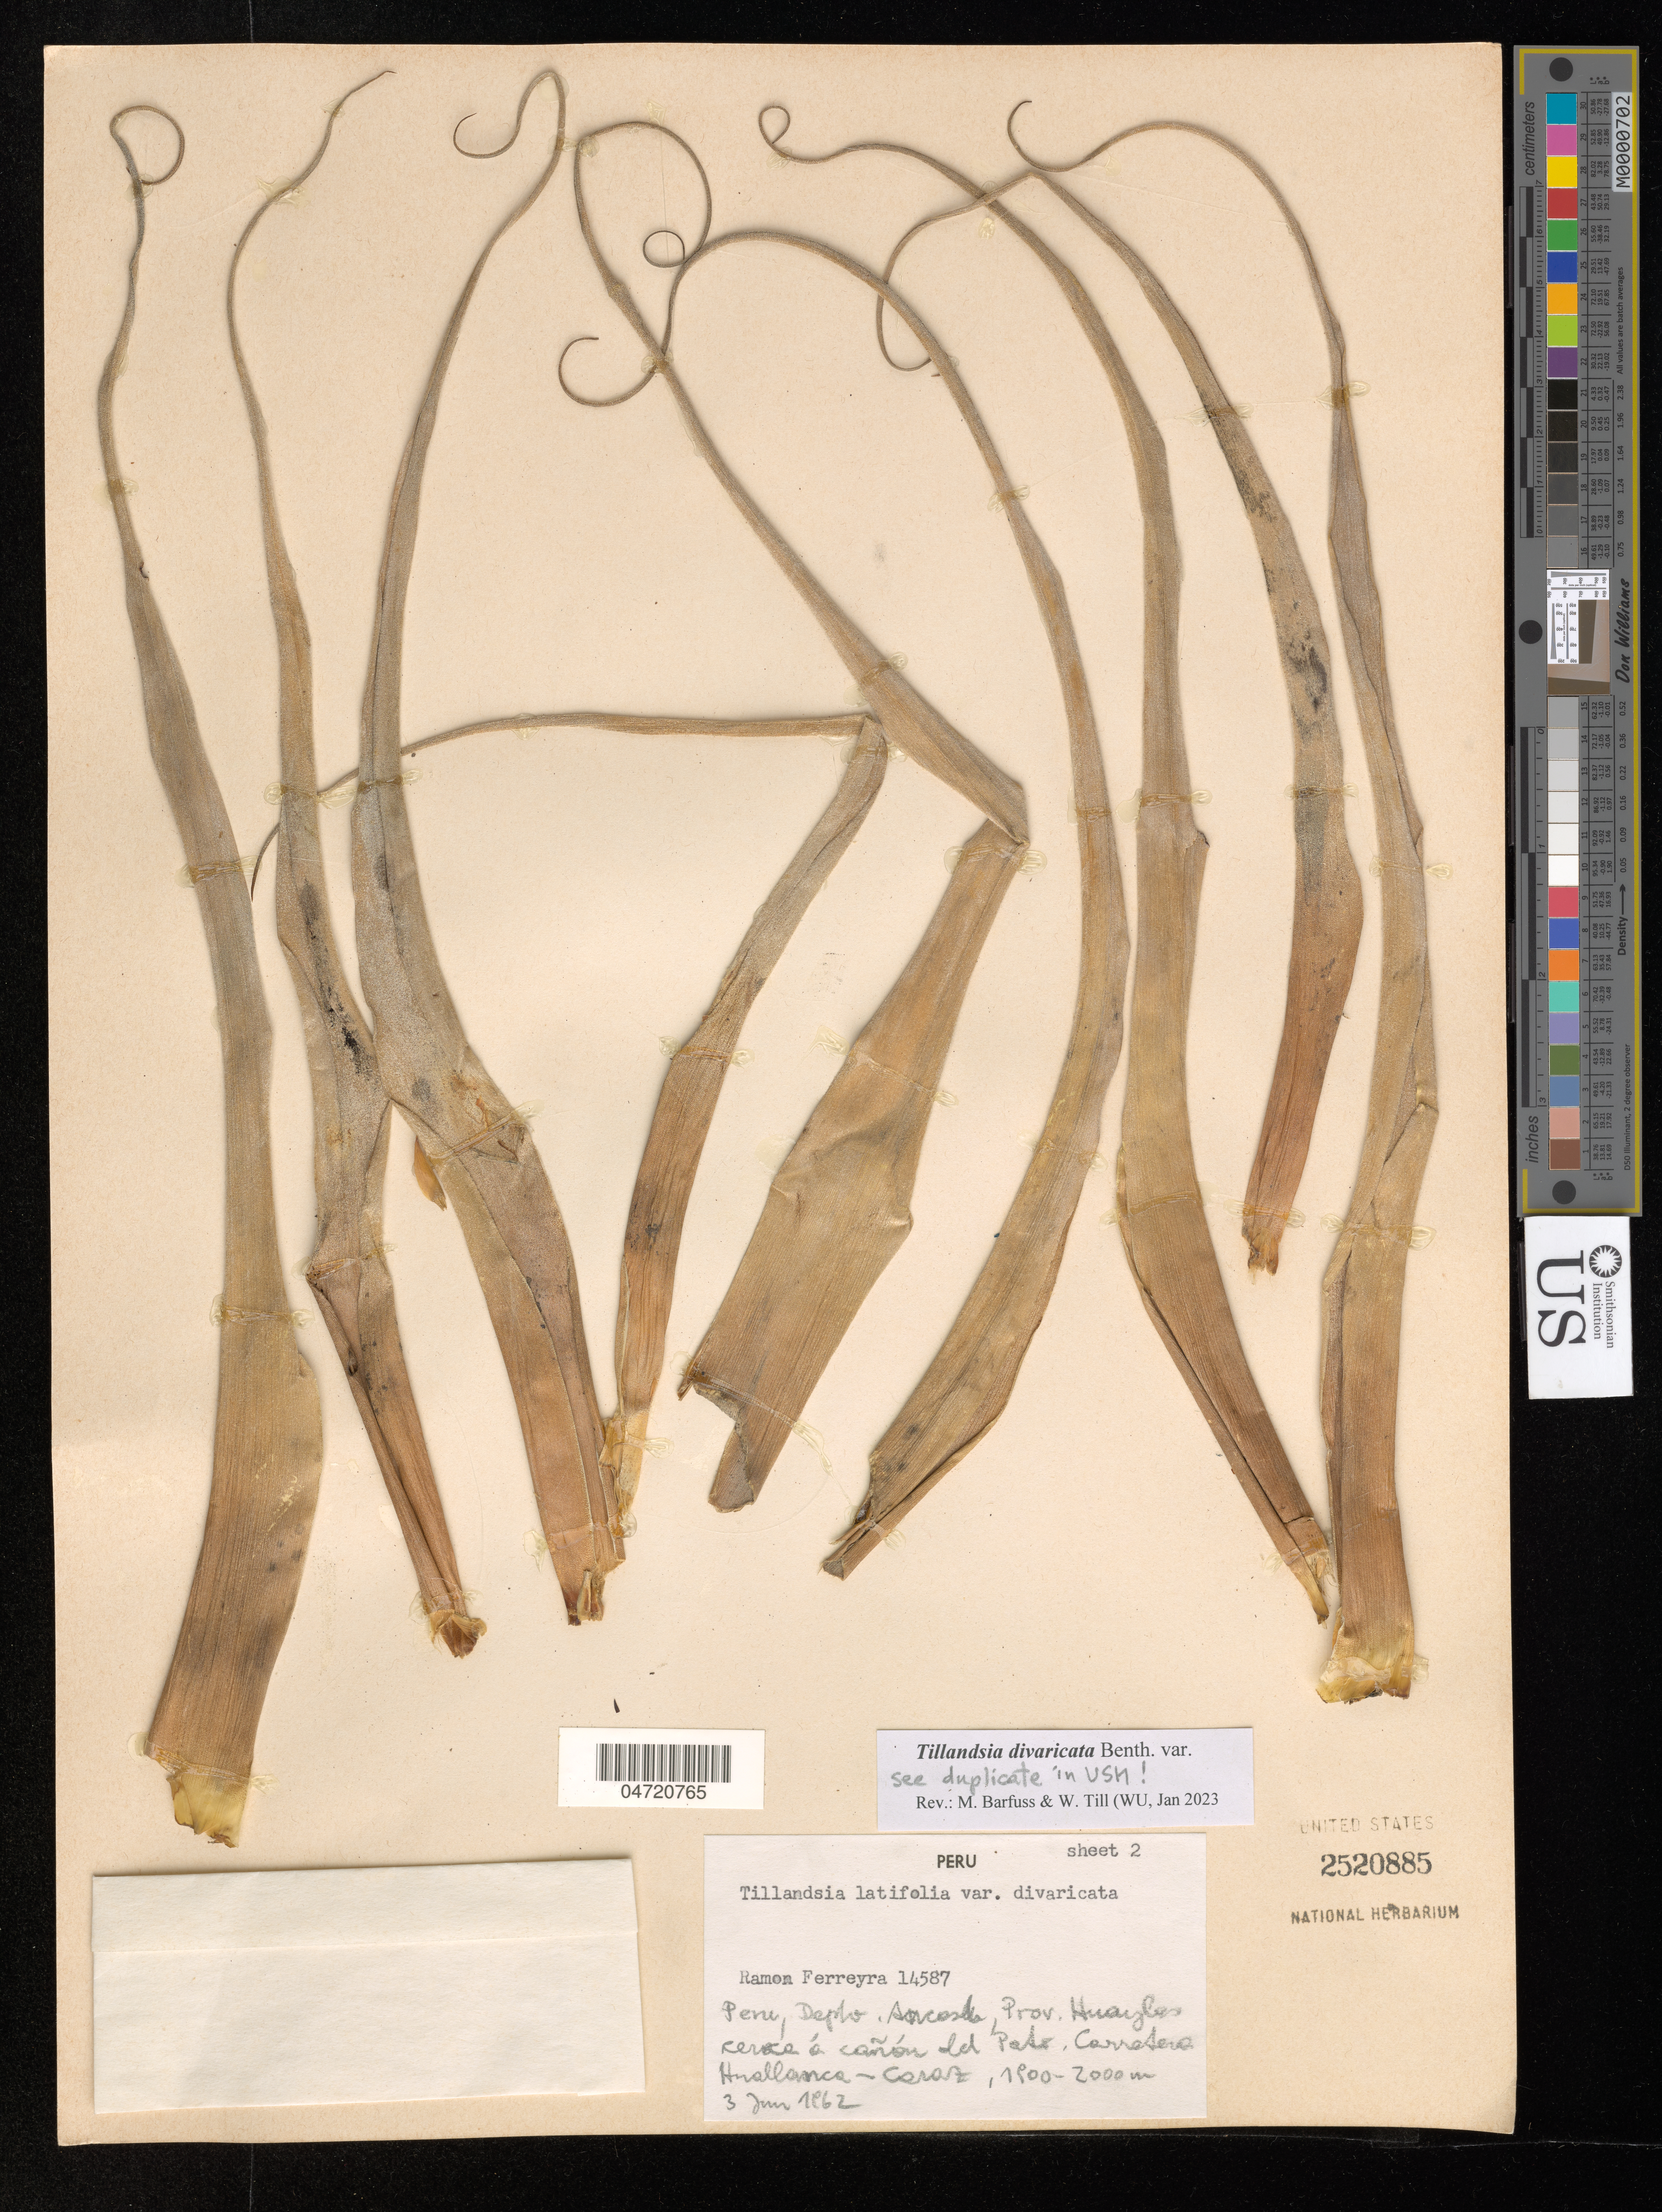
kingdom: Plantae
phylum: Tracheophyta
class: Liliopsida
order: Poales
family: Bromeliaceae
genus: Tillandsia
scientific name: Tillandsia divaricata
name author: Benth.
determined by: Barfuss, Michael H.; Till, W.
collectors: R. A. Ferreyra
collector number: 14587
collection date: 1962-06-03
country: Peru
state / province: Ancash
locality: Depto.: Ancash, Prov. Huaylas. Cerca al Canon del Pato.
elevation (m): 1900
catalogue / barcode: US 2520885